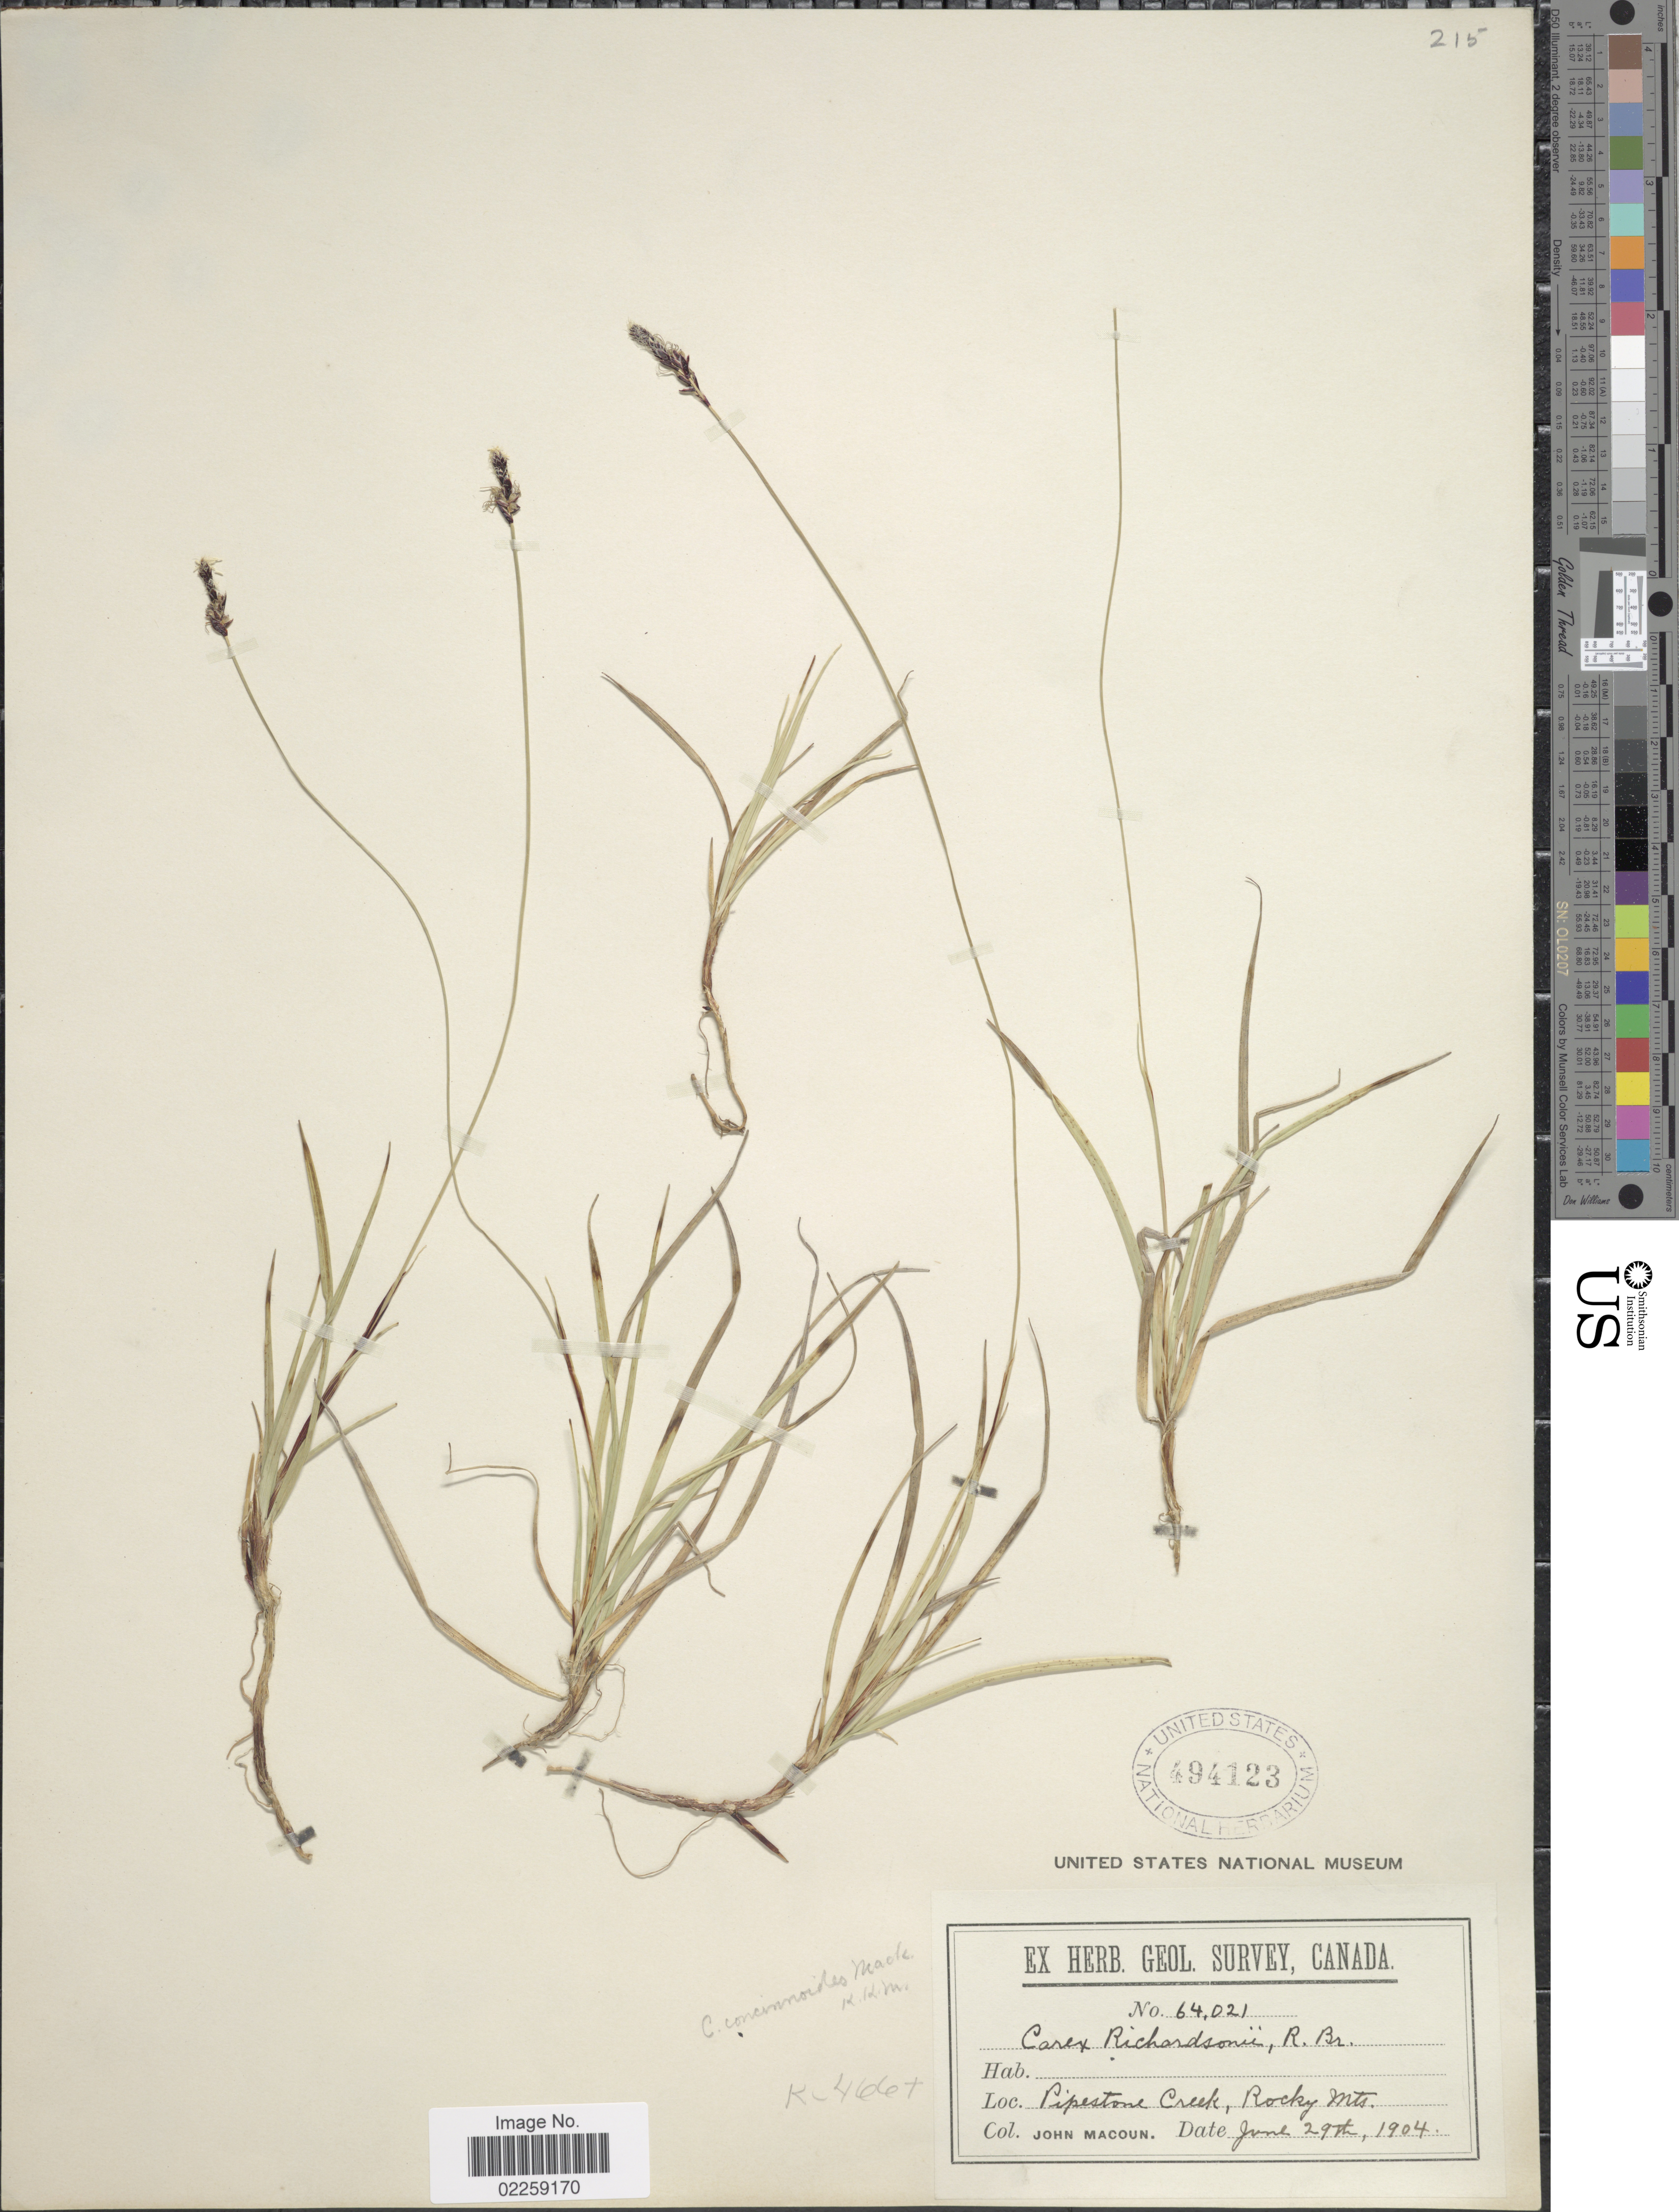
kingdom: Plantae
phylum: Tracheophyta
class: Liliopsida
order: Poales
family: Cyperaceae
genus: Carex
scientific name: Carex concinnoides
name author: Mack.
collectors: J. Macoun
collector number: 64021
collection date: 1904-06-29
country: Canada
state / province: British Columbia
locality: Pipestone Creek, Rocky Mts.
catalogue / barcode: US 494123